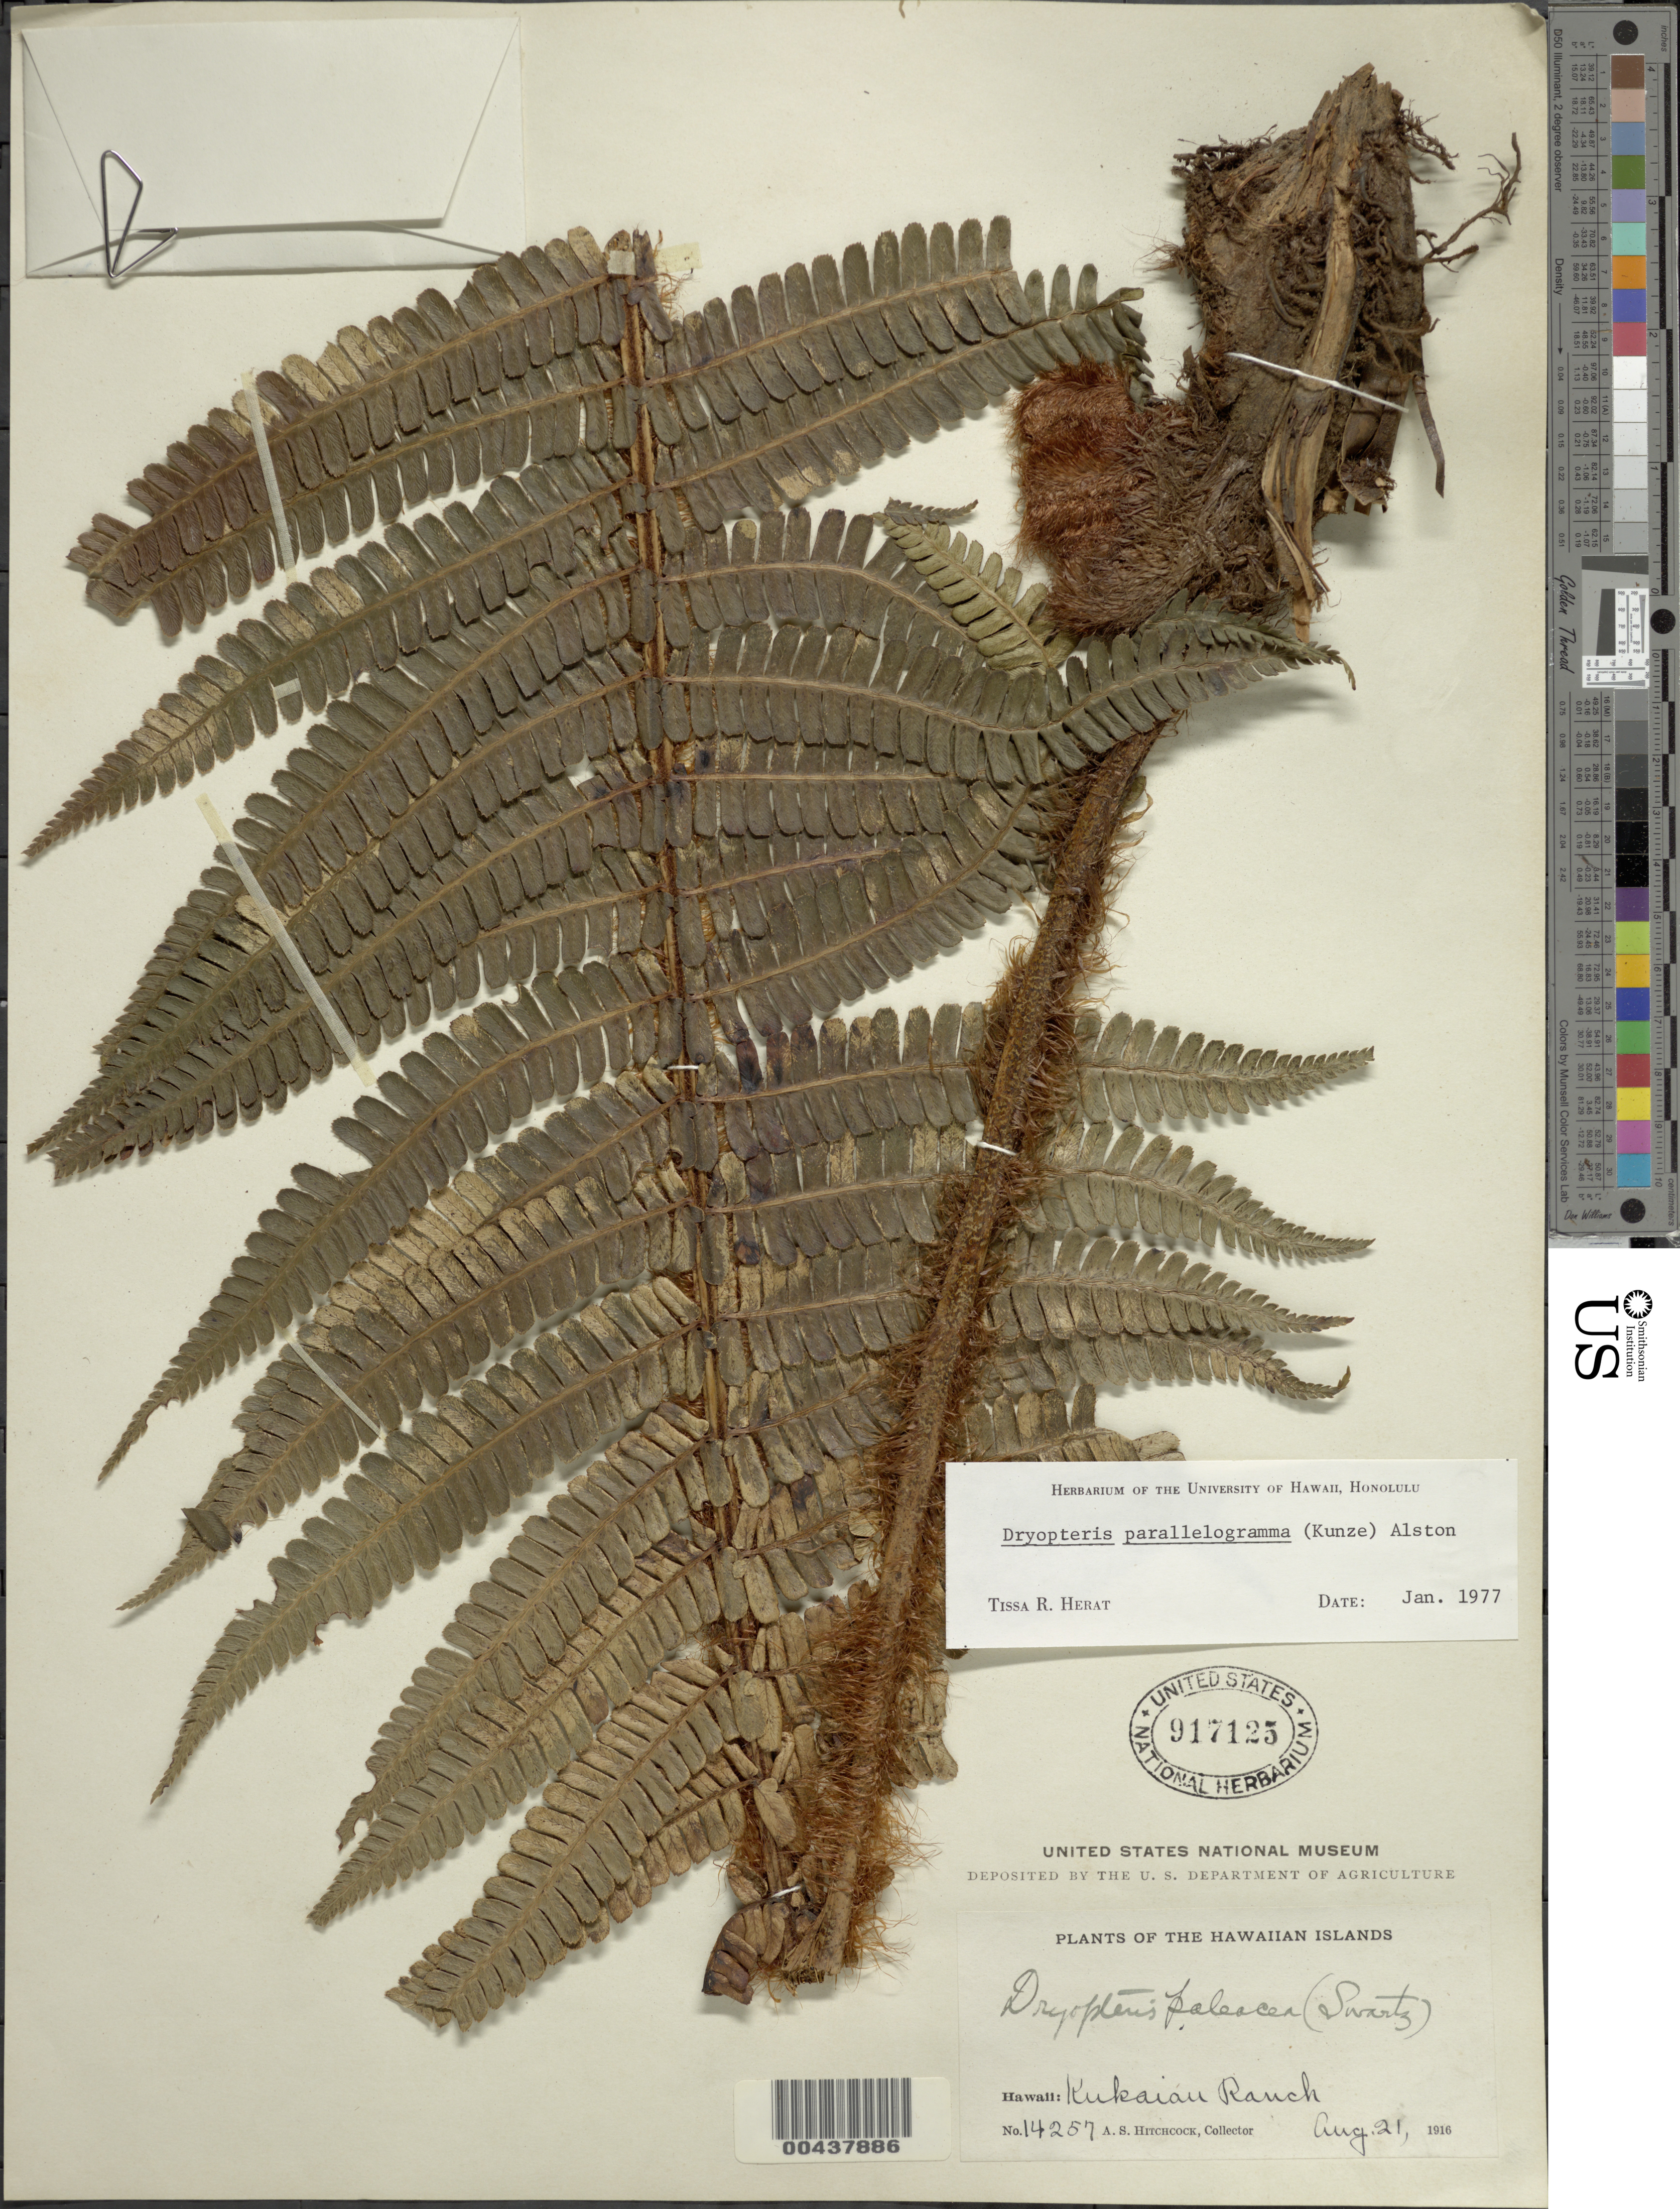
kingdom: Plantae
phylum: Tracheophyta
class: Polypodiopsida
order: Polypodiales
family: Dryopteridaceae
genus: Dryopteris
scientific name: Dryopteris wallichiana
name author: (Spreng.) Hyl.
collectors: A. S. Hitchcock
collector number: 14257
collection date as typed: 21 Aug 1916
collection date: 1916-08-21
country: United States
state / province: Hawaii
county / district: Hawaii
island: Hawaii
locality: Kukaiau Ranch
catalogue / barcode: US 917125